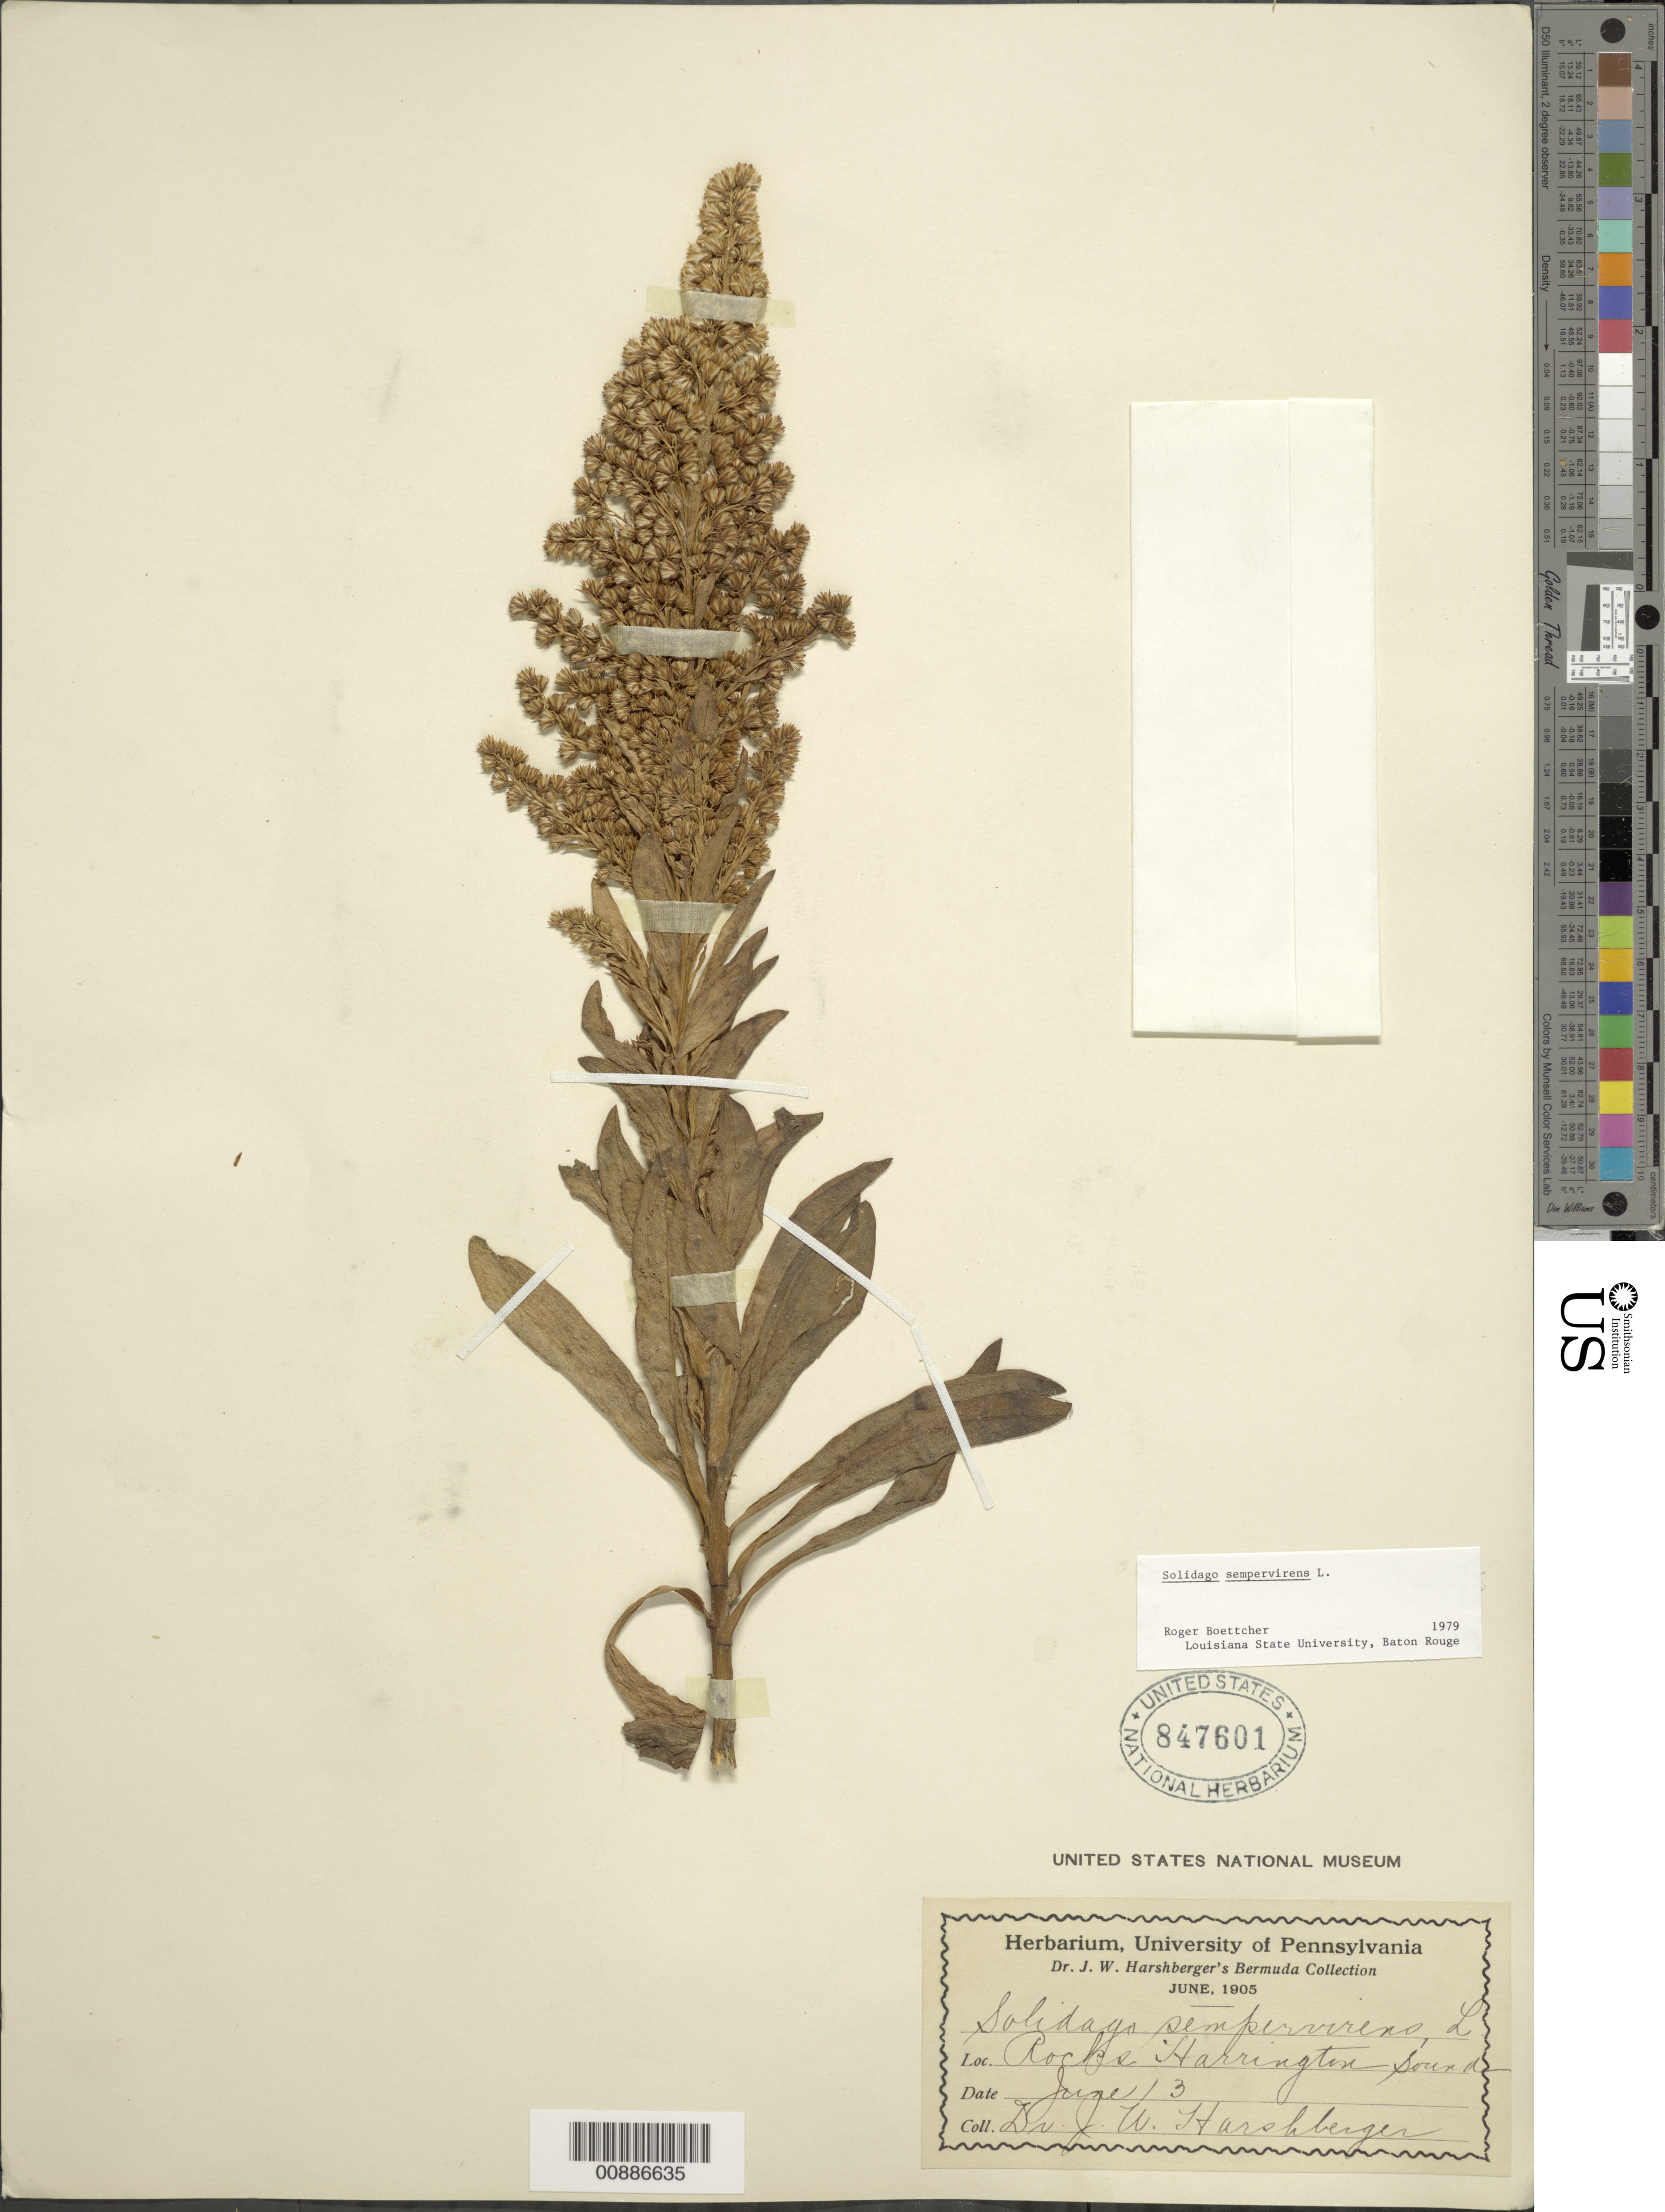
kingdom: Plantae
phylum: Tracheophyta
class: Magnoliopsida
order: Asterales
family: Asteraceae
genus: Solidago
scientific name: Solidago sempervirens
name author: L.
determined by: Boesoek, R. S.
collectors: J. W. Harshberger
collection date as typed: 13 Jun 1905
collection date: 1905-06-13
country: Bermuda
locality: Harrington Sound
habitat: Rocks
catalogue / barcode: US 847601